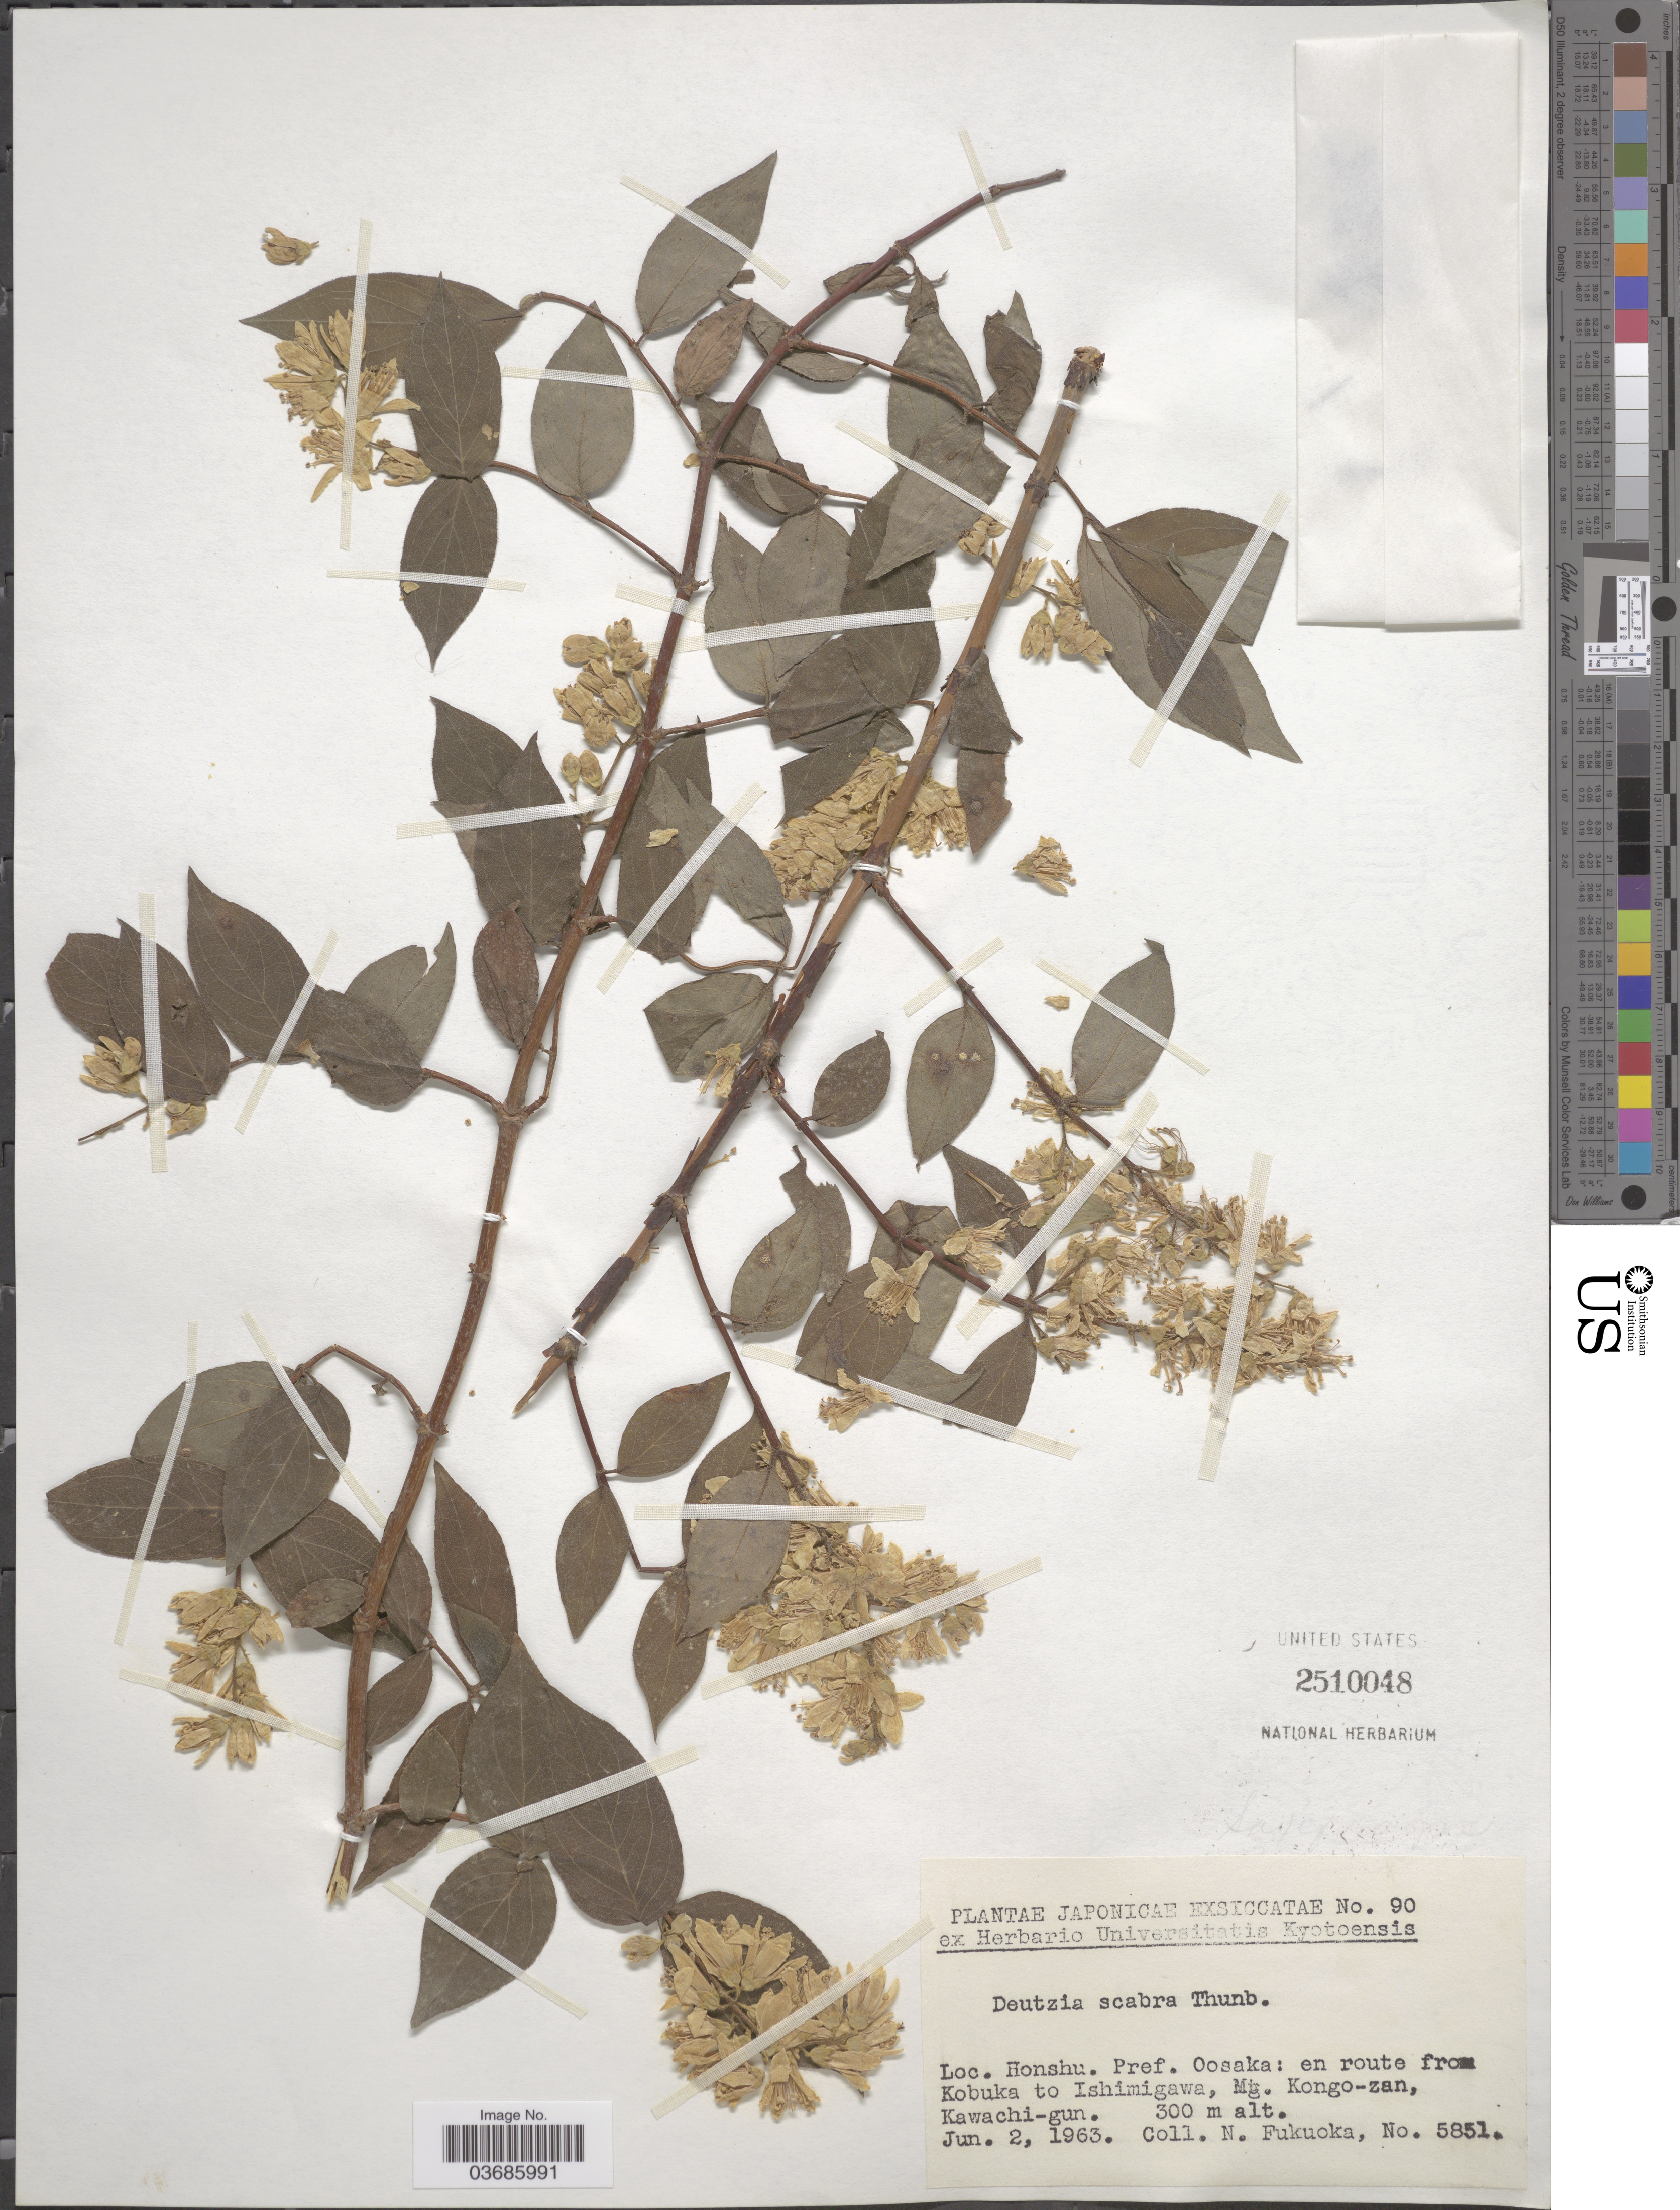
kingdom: Plantae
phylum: Tracheophyta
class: Magnoliopsida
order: Cornales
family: Hydrangeaceae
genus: Deutzia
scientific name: Deutzia scabra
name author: Thunb.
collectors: N. Fukuoka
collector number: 5851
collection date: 1963-06-02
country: Japan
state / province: Osaka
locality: Honshu. Pref. Oosaka: en route from Kobuka to Ishimigawa, Mt. Kongo-zan, Kawachi-gun.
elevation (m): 300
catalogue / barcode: US 2510048